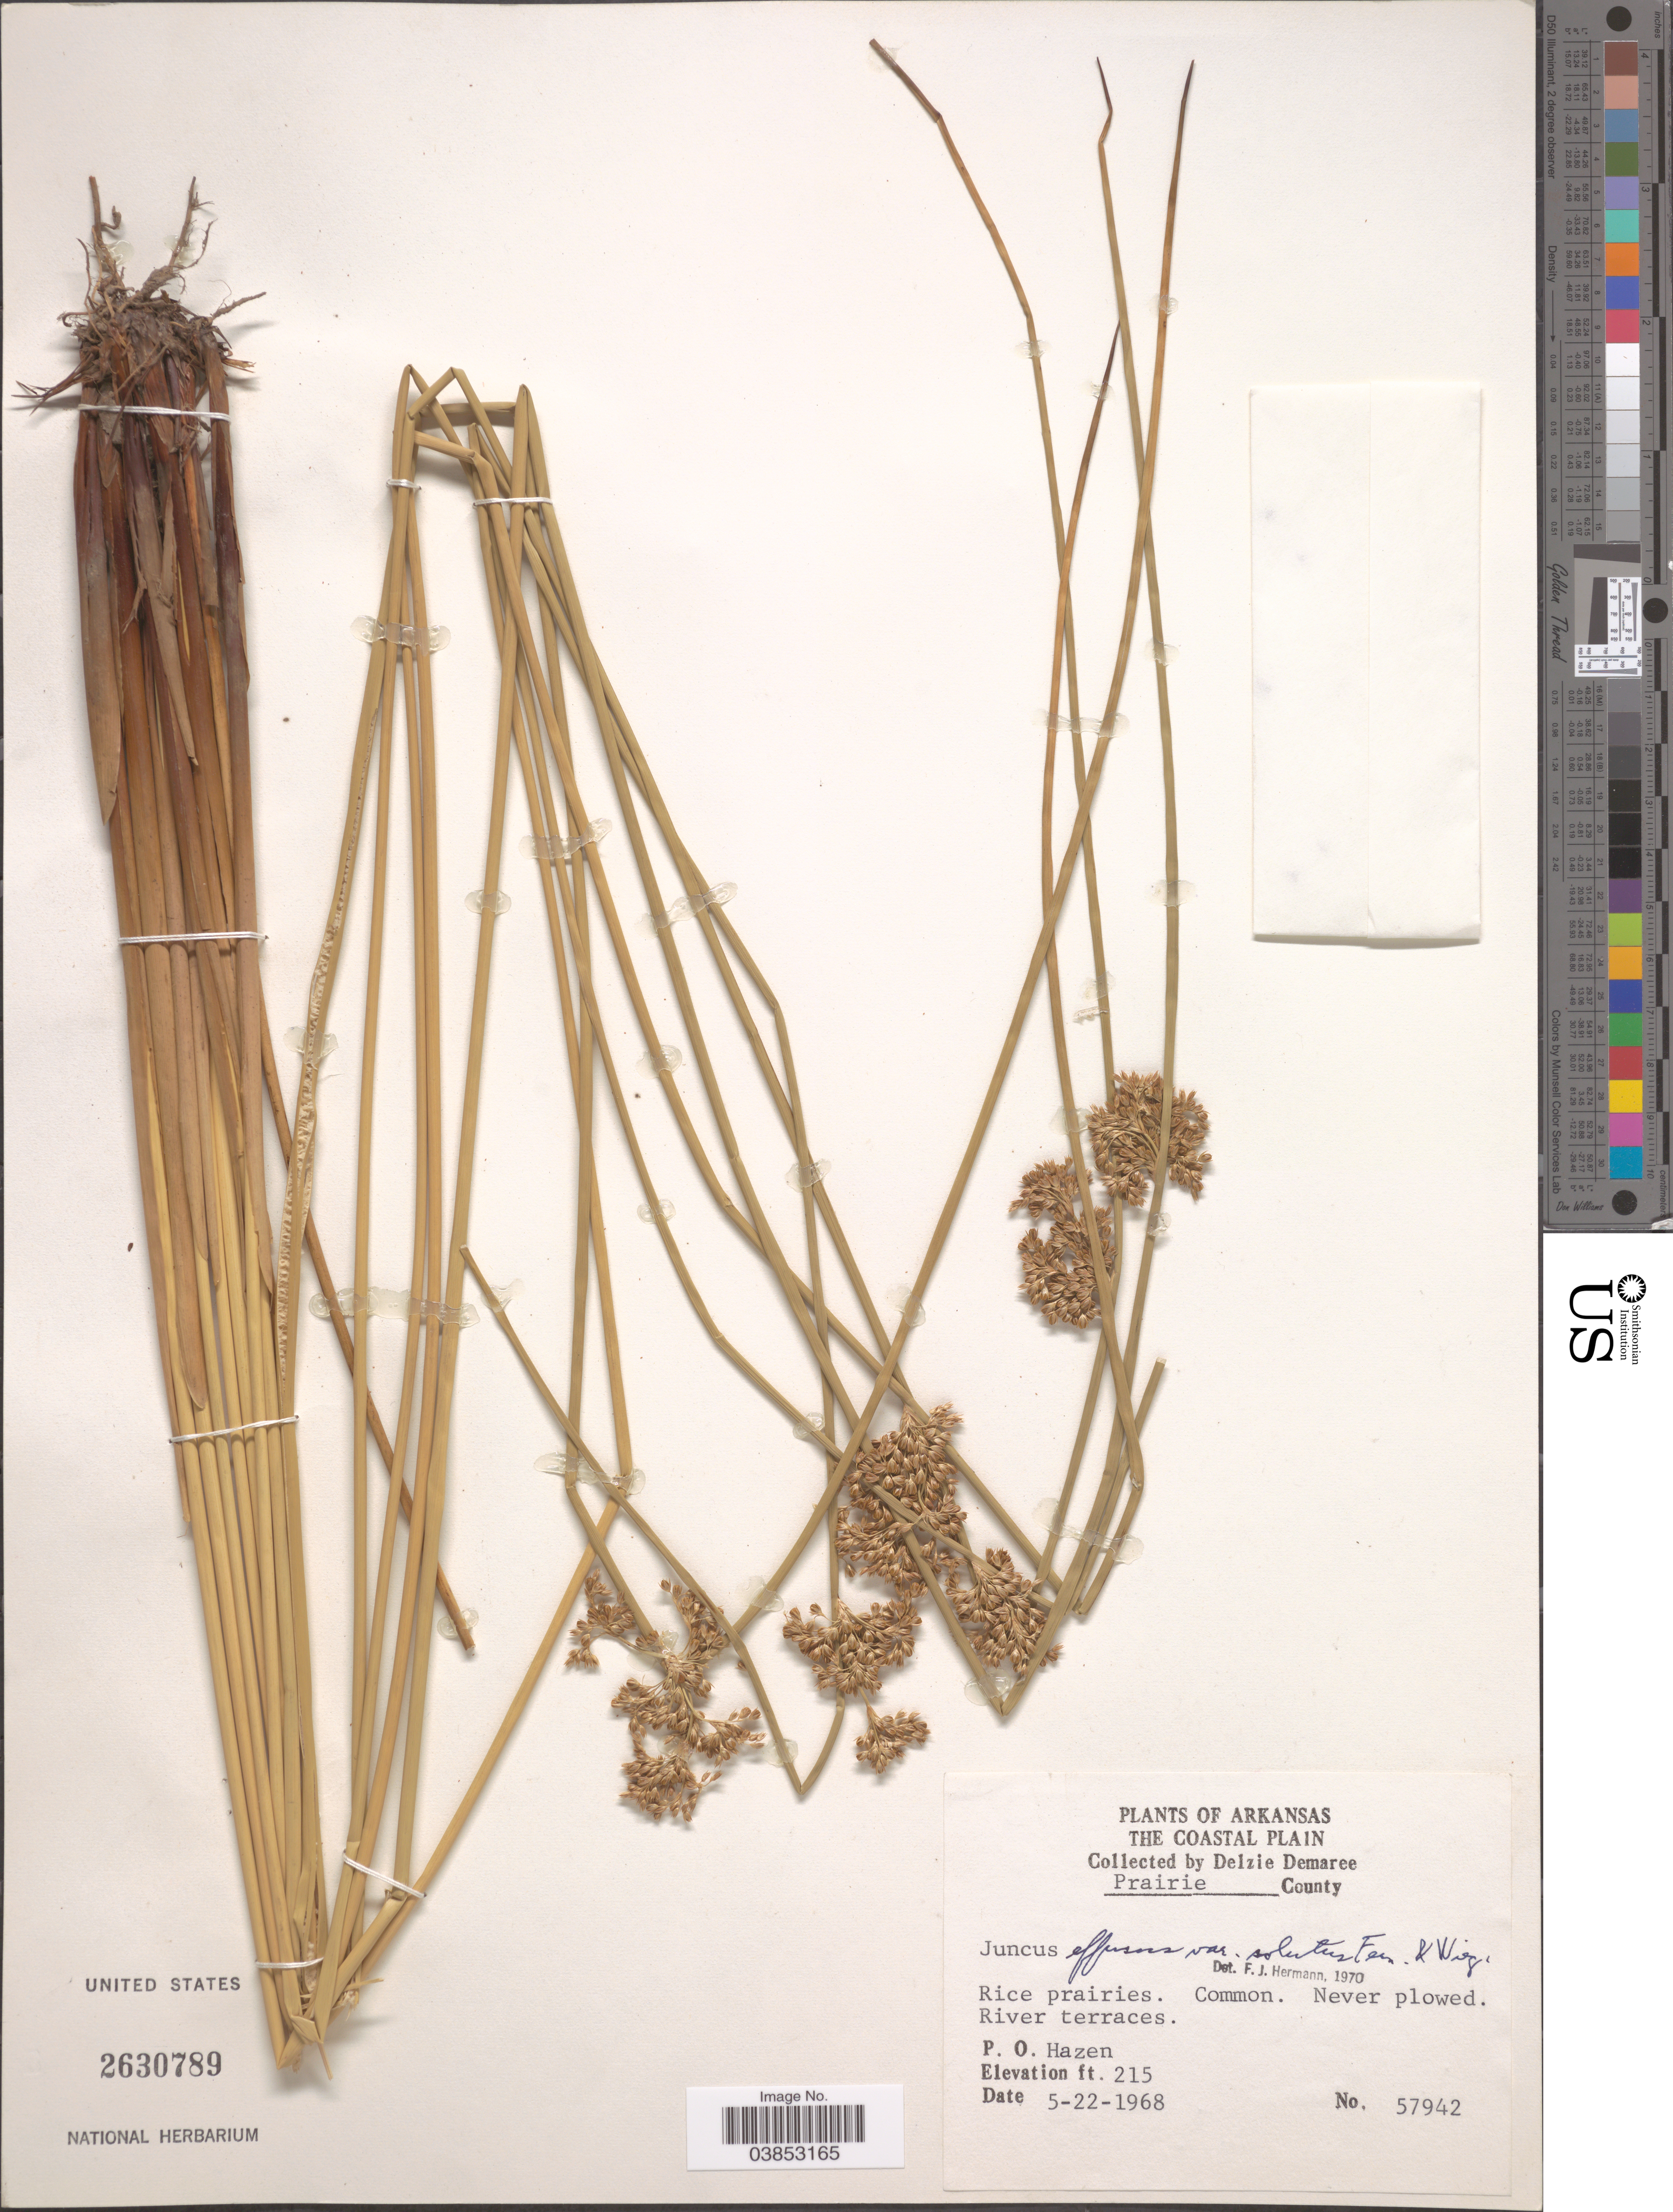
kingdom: Plantae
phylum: Tracheophyta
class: Liliopsida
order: Poales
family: Juncaceae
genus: Juncus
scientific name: Juncus effusus subsp. solutus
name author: (Fernald & Wiegand) Hämet-Ahti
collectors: D. Demaree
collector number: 57942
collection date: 1968-05-22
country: United States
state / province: Arkansas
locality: The Coastal Plain. Prairie County. P.O. Hazen.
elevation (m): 66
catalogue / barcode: US 2630789